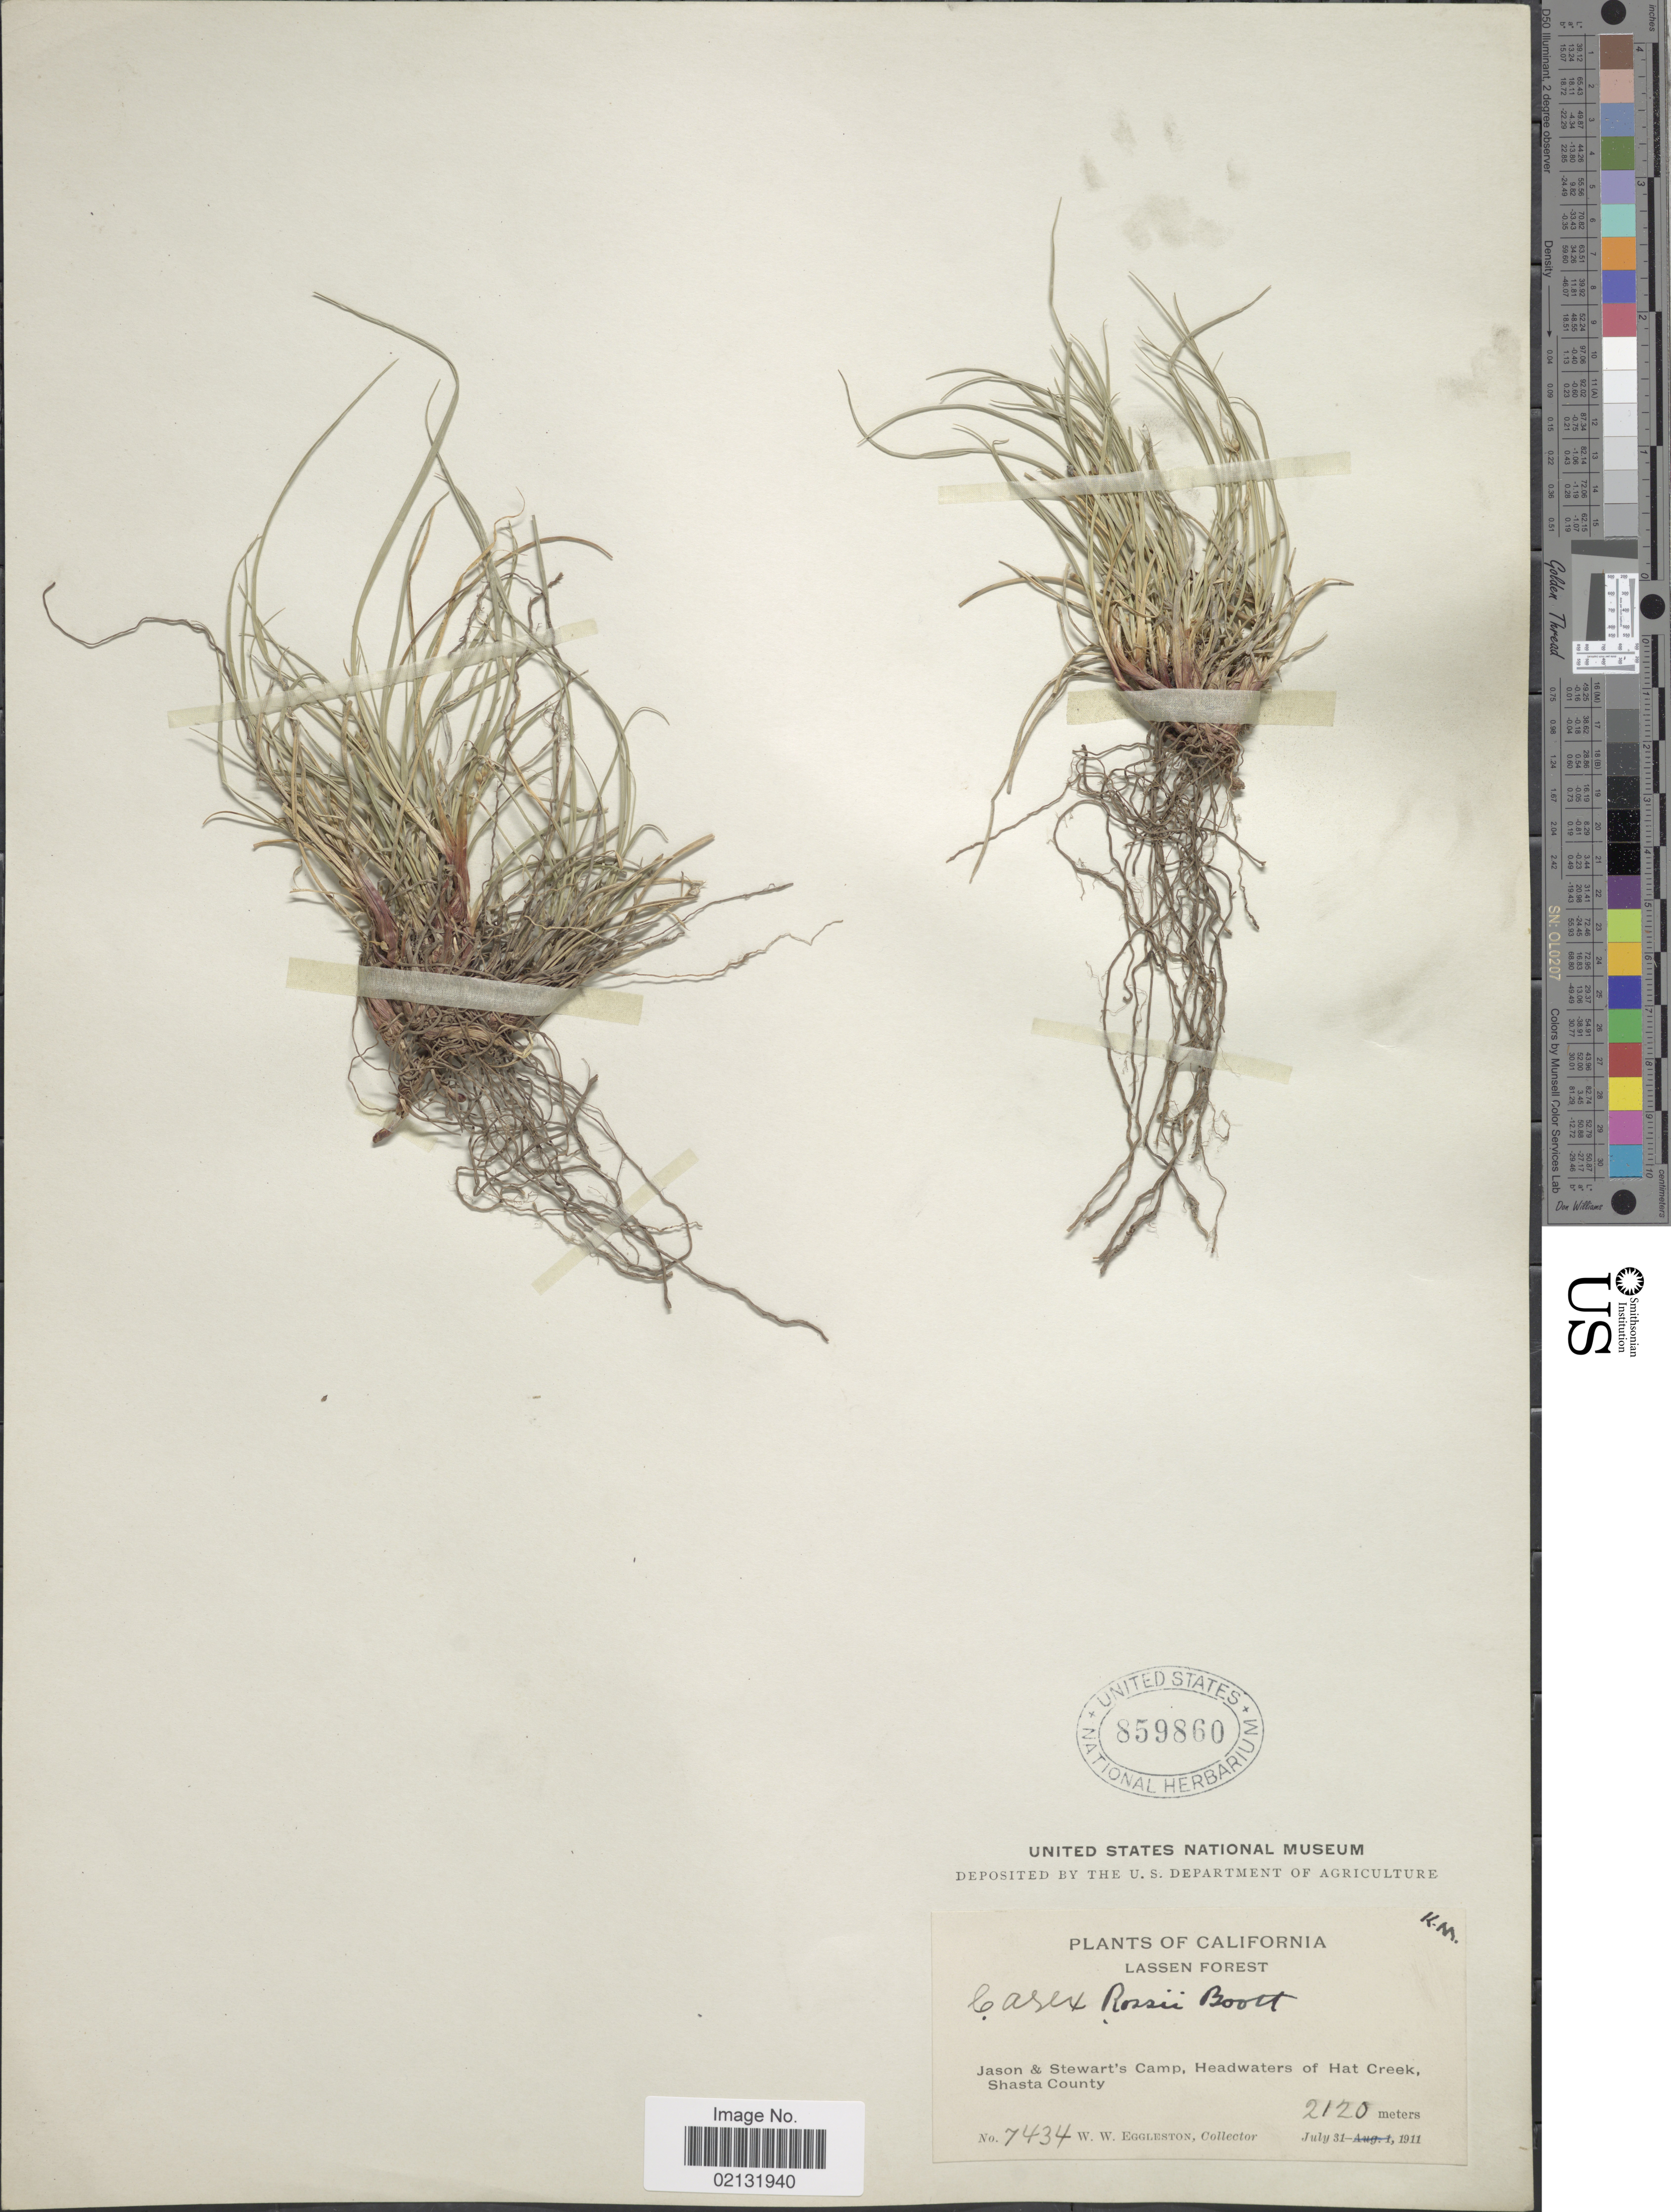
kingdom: Plantae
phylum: Tracheophyta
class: Liliopsida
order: Poales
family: Cyperaceae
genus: Carex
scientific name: Carex rossii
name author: Boott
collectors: W. W. Eggleston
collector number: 7434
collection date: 1911-07-31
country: United States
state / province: California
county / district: Shasta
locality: Lassen Forest, Summit Lake, Jason & Stewart's Camp,Headwaters of Hat Creek, Shasta County.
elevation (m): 2120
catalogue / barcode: US 859860